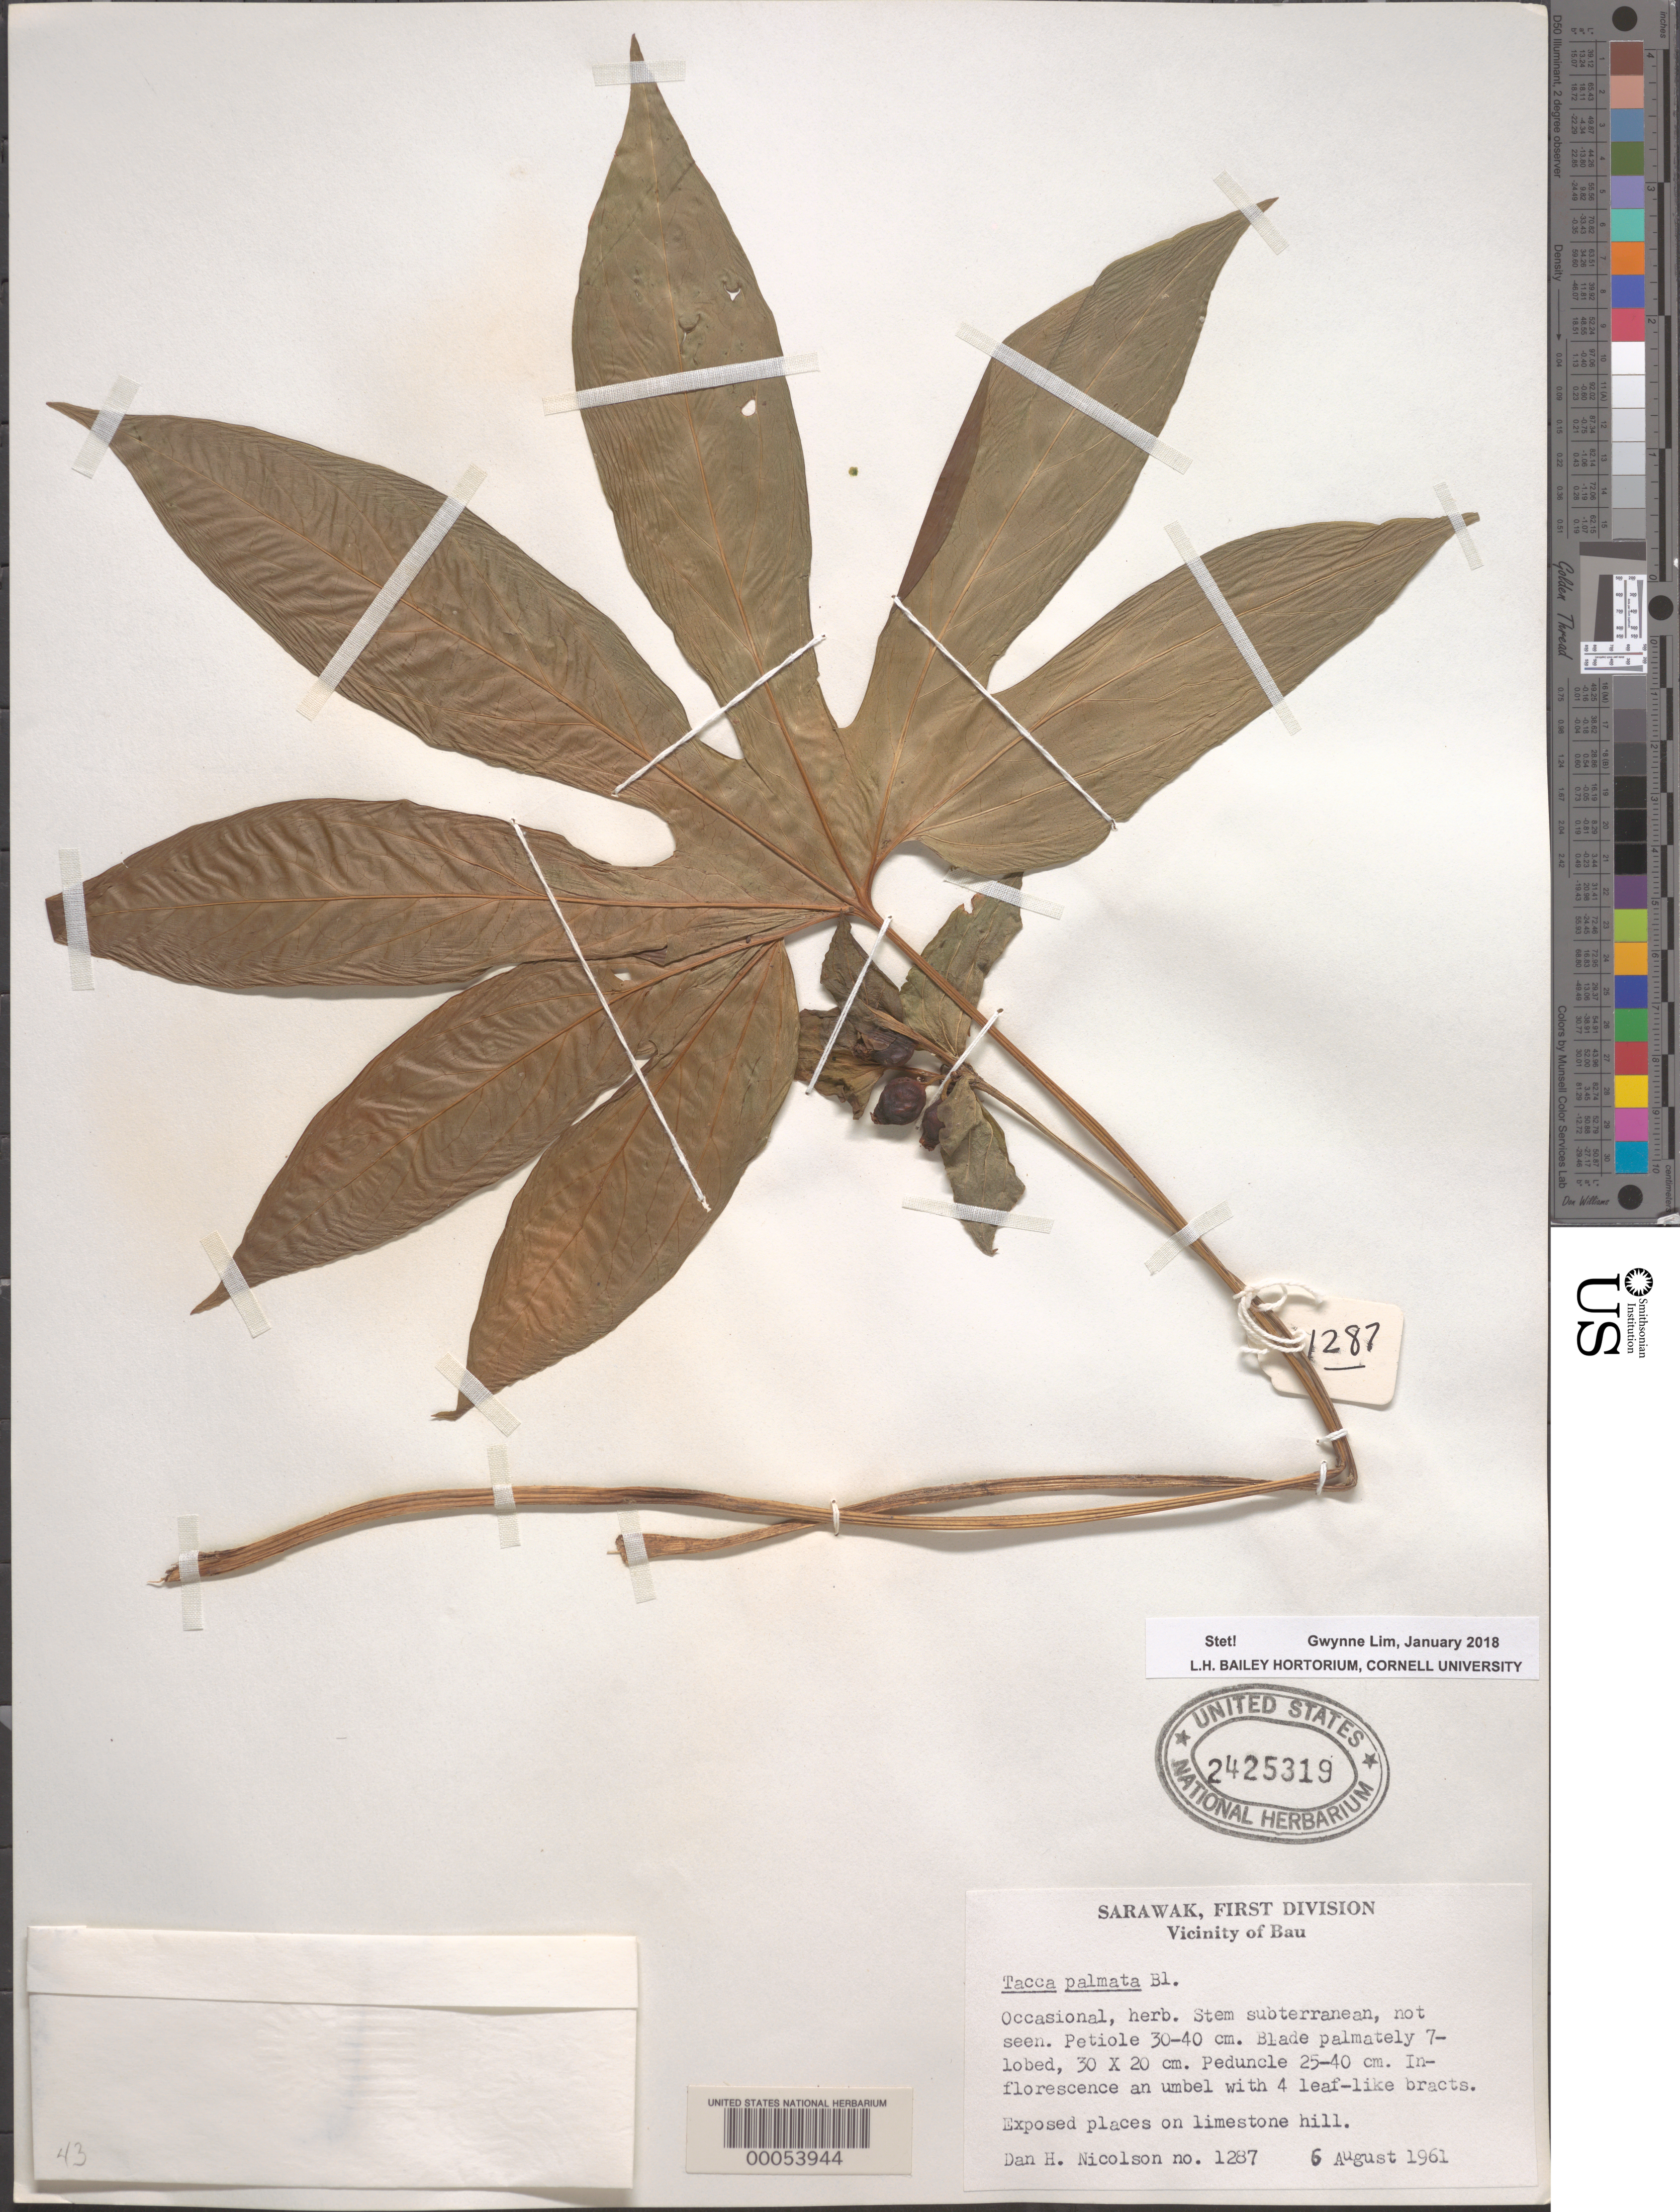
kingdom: Plantae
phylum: Tracheophyta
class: Liliopsida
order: Dioscoreales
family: Dioscoreaceae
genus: Tacca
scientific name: Tacca palmata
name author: Blume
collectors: D. H. Nicolson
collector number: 1287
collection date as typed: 06 Aug 1961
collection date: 1961-08-06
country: Malaysia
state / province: Sarawak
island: Borneo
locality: First division, bau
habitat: Exposed places on limestone hill. occasional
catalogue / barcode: US 2425319